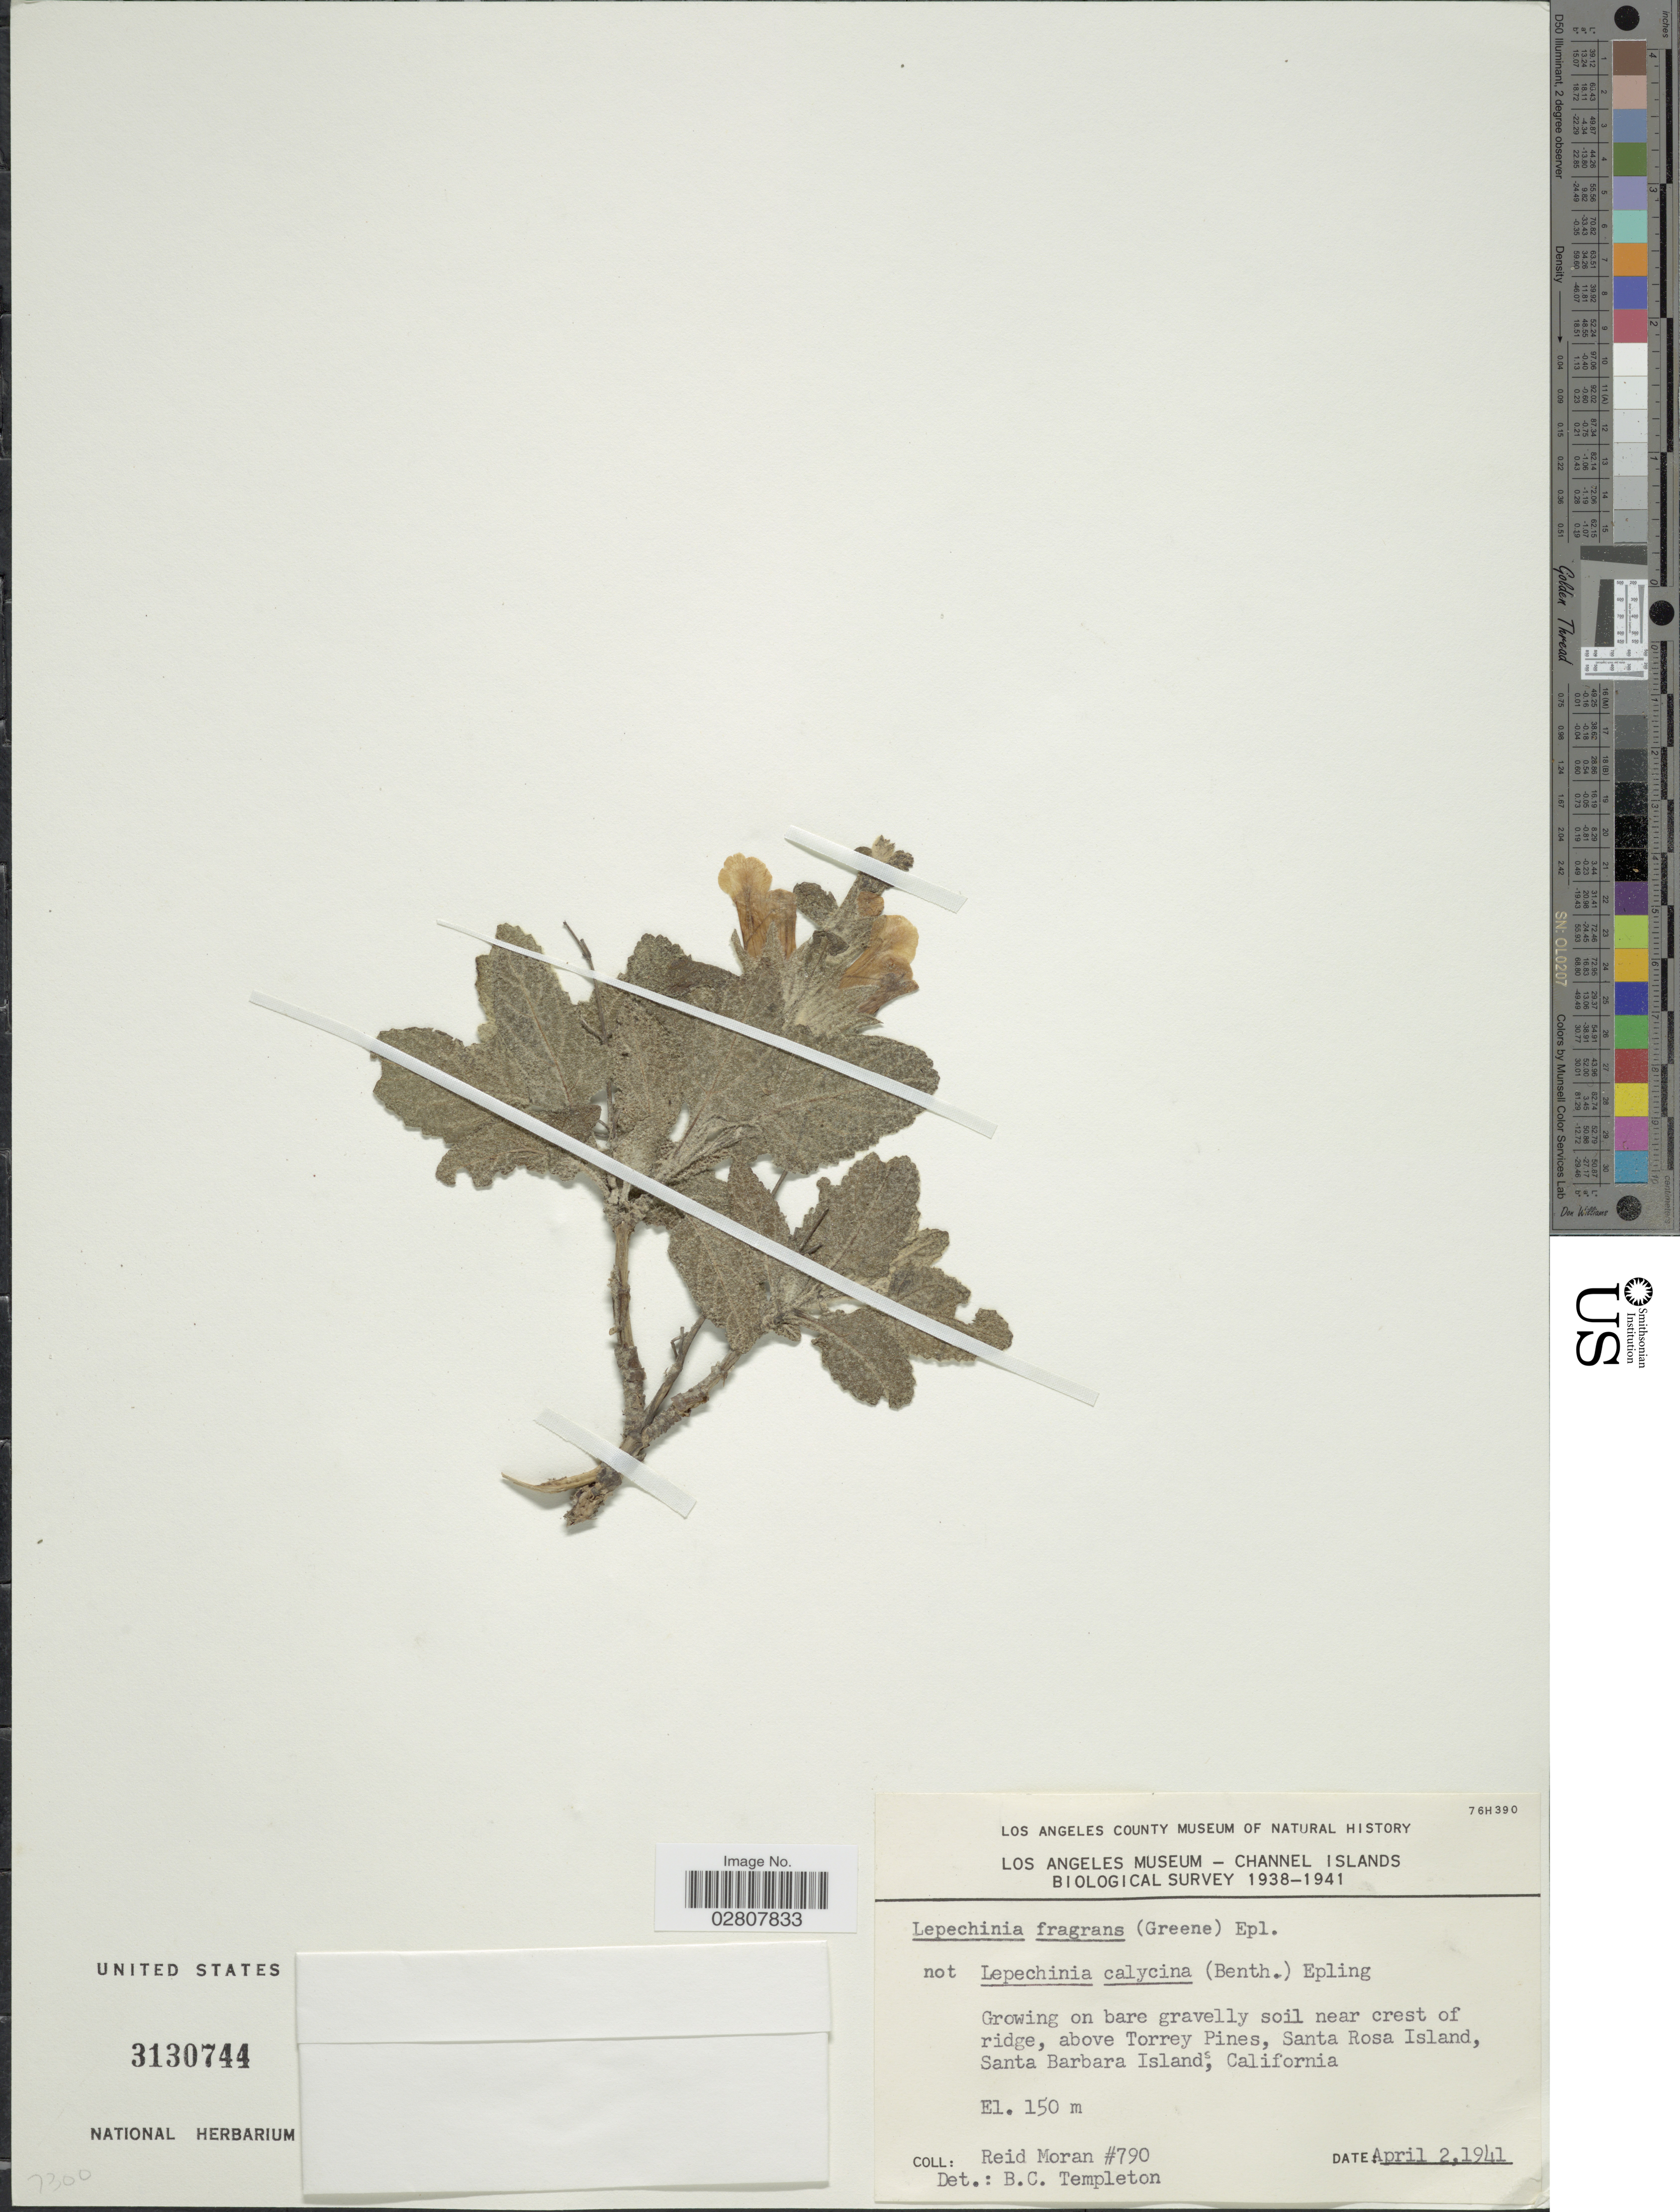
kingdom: Plantae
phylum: Tracheophyta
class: Magnoliopsida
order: Lamiales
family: Lamiaceae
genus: Lepechinia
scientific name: Lepechinia fragrans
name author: Epling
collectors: R. V. Moran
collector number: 790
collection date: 1941-04-02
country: United States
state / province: California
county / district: Santa Barbara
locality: Growing on bare gravelly soil near crest of ridge, above Torrey Pines, Santa Rosa Island, Santa Barbara Island.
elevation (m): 150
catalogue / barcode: US 3130744